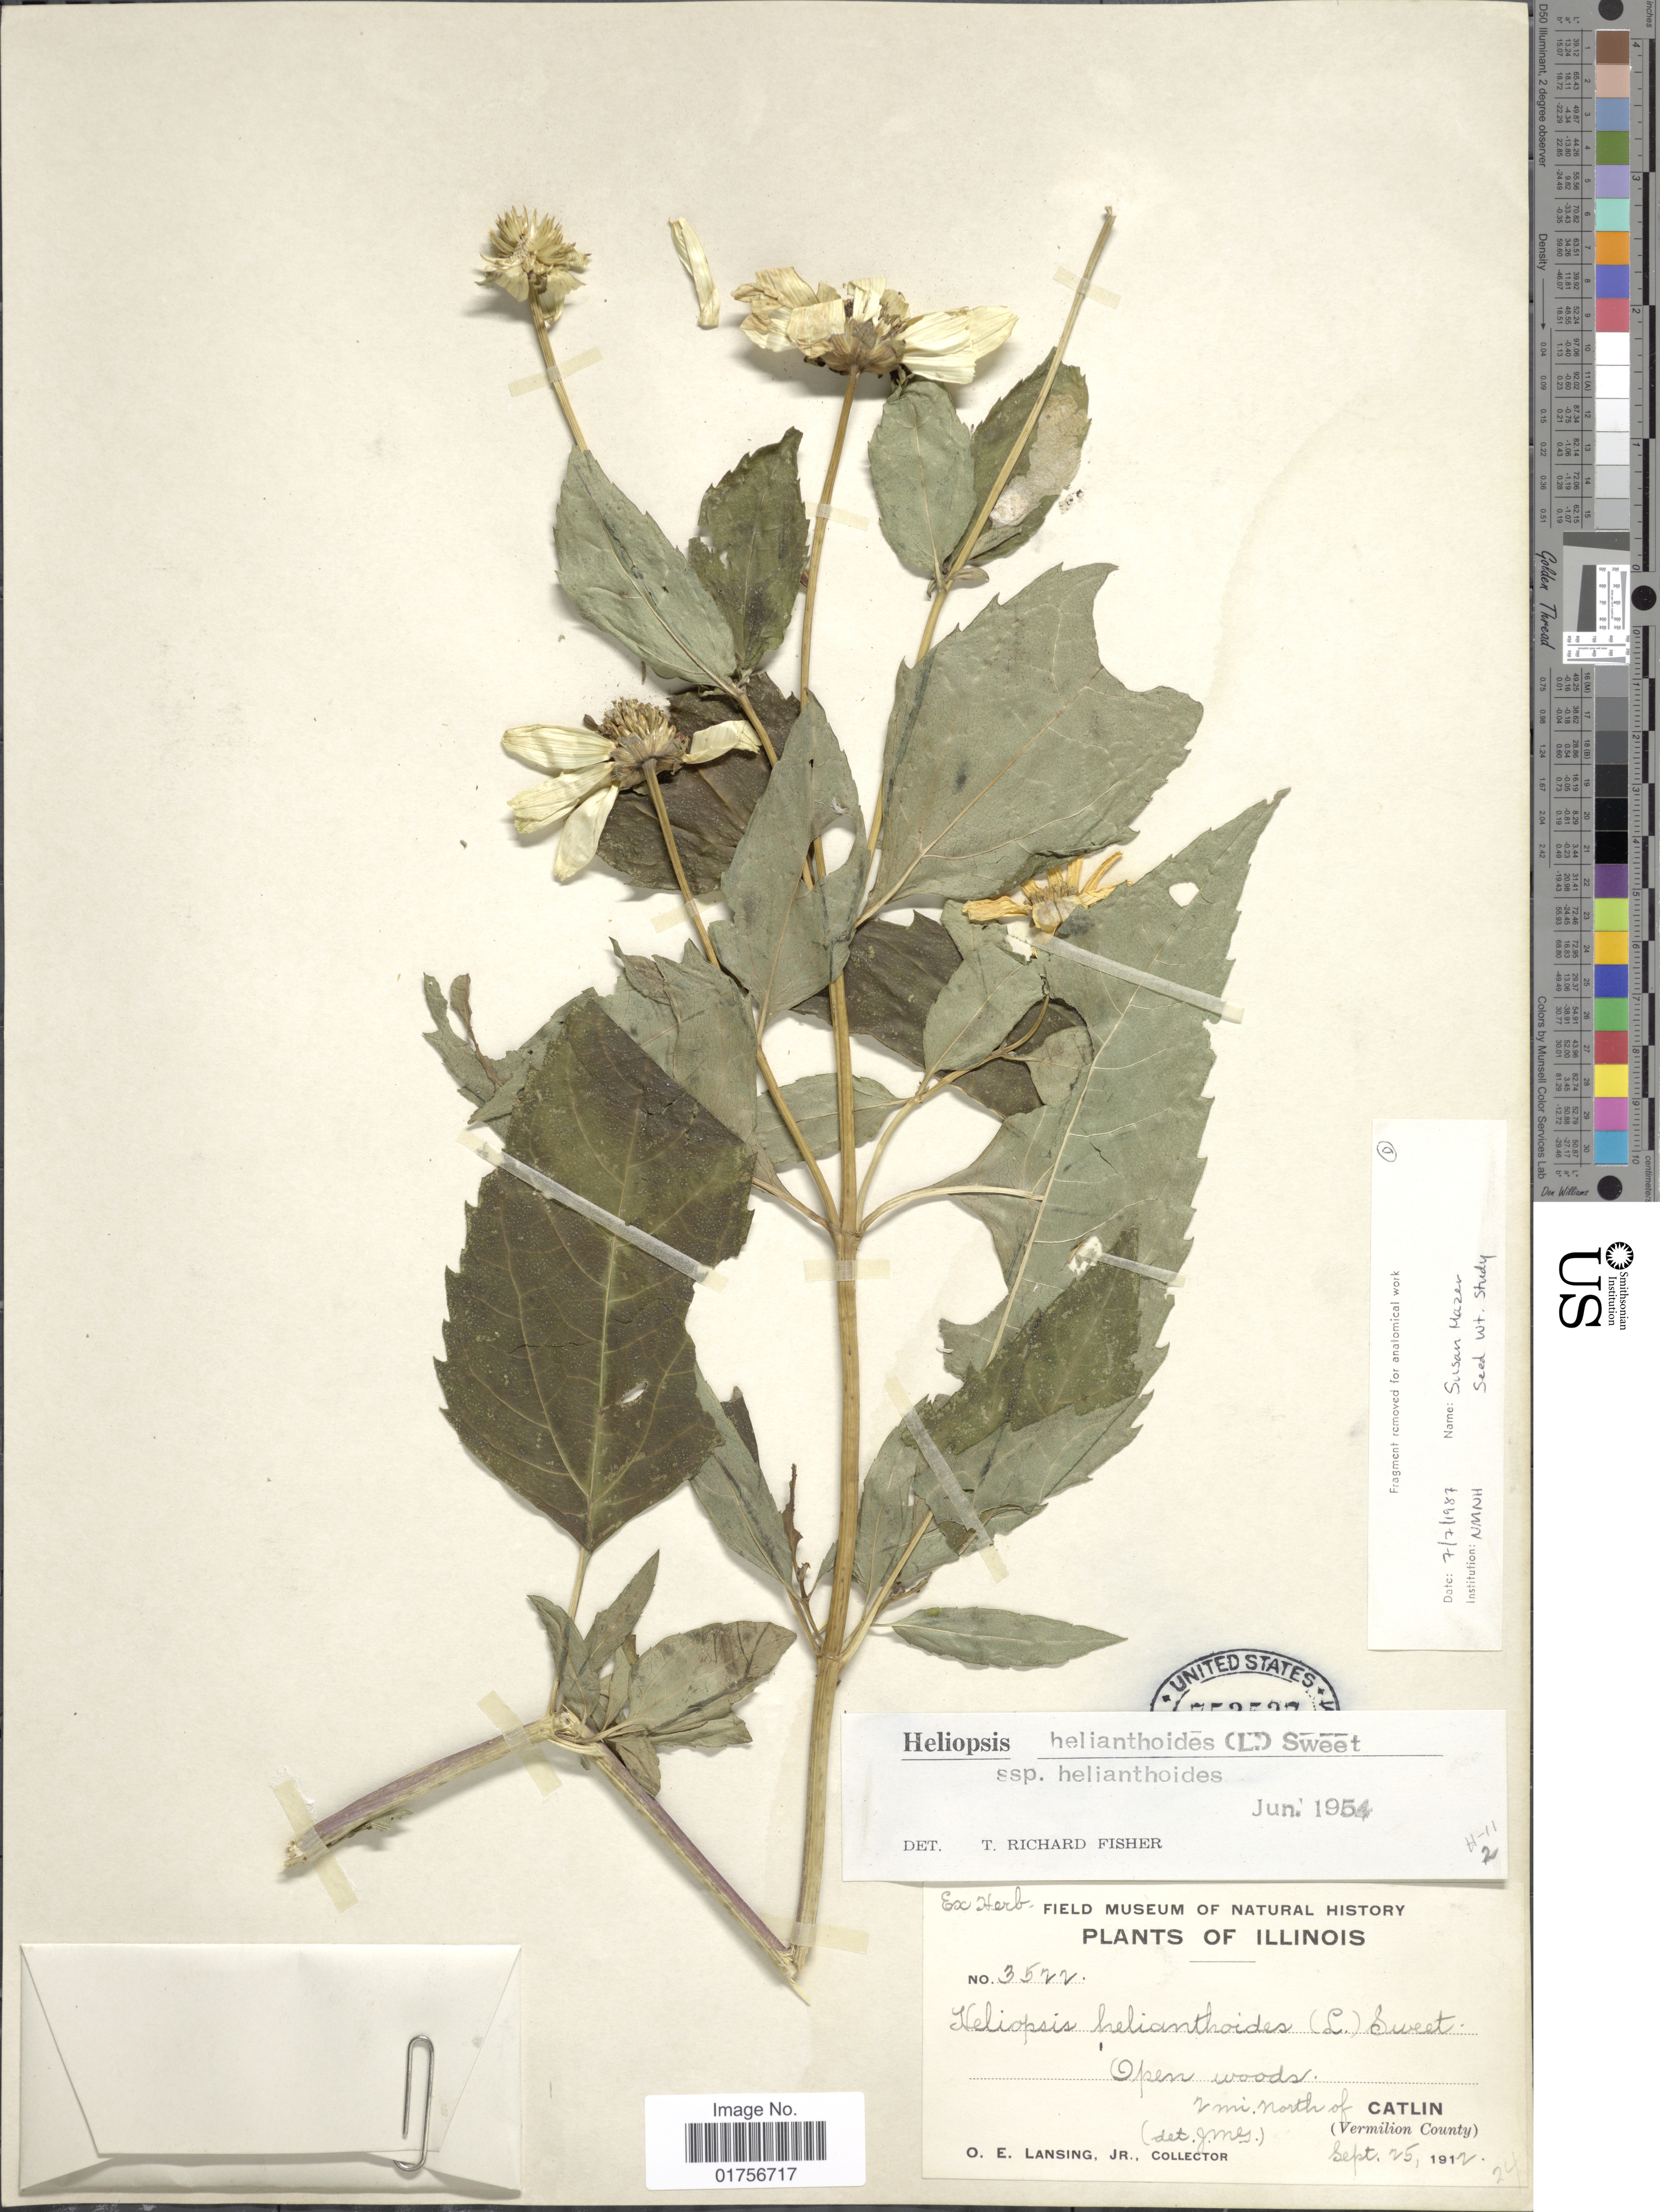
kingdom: Plantae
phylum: Tracheophyta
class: Magnoliopsida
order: Asterales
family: Asteraceae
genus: Heliopsis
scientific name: Heliopsis helianthoides subsp. helianthoides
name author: (L.) Sweet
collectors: O. Lansing Jr.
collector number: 3522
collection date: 1912-09-25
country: United States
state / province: Illinois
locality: Open woods, 2 mi. north of Catlin (Vermilion County)